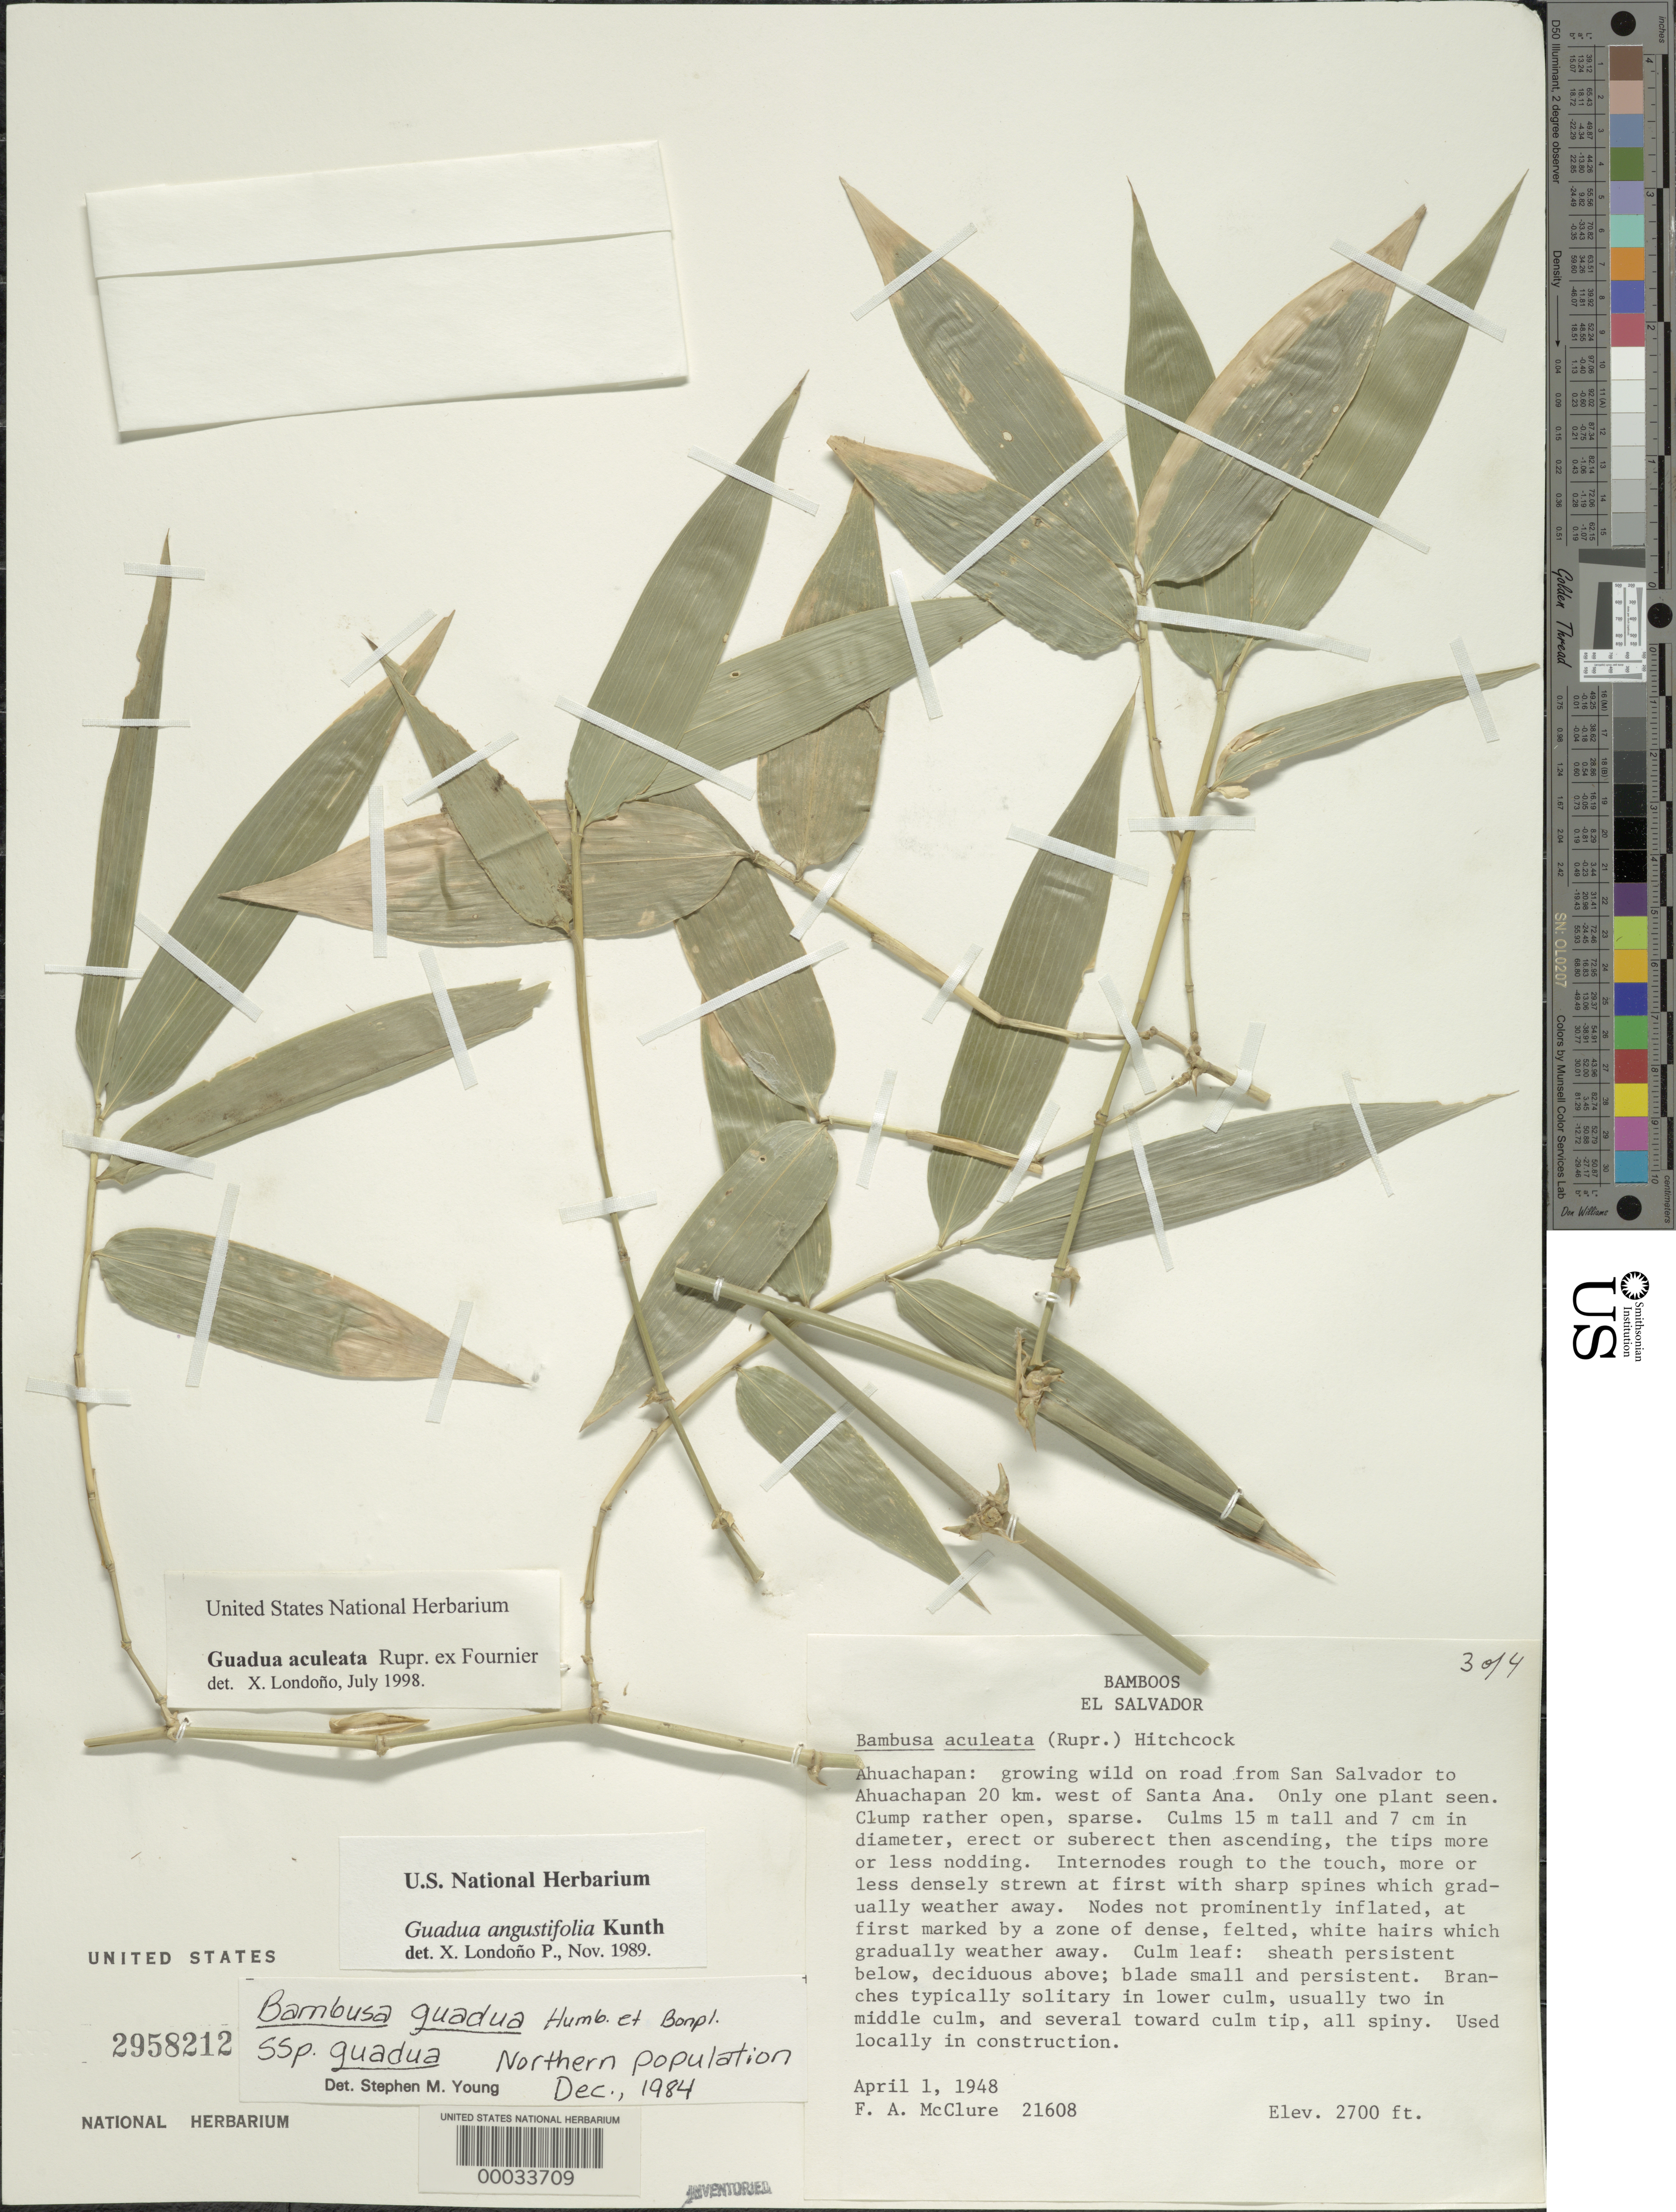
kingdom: Plantae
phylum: Tracheophyta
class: Liliopsida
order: Poales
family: Poaceae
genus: Guadua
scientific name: Guadua aculeata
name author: Rupr. ex E. Fourn.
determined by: Londoño, X., (TULV), Jardin Botanico "Juan Maria Cespedes"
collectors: F. A. McClure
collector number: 21608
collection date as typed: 01 Apr 1948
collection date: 1948-04-01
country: El Salvador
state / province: Ahuachapán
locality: Ahuachapan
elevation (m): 824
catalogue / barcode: US 2958212